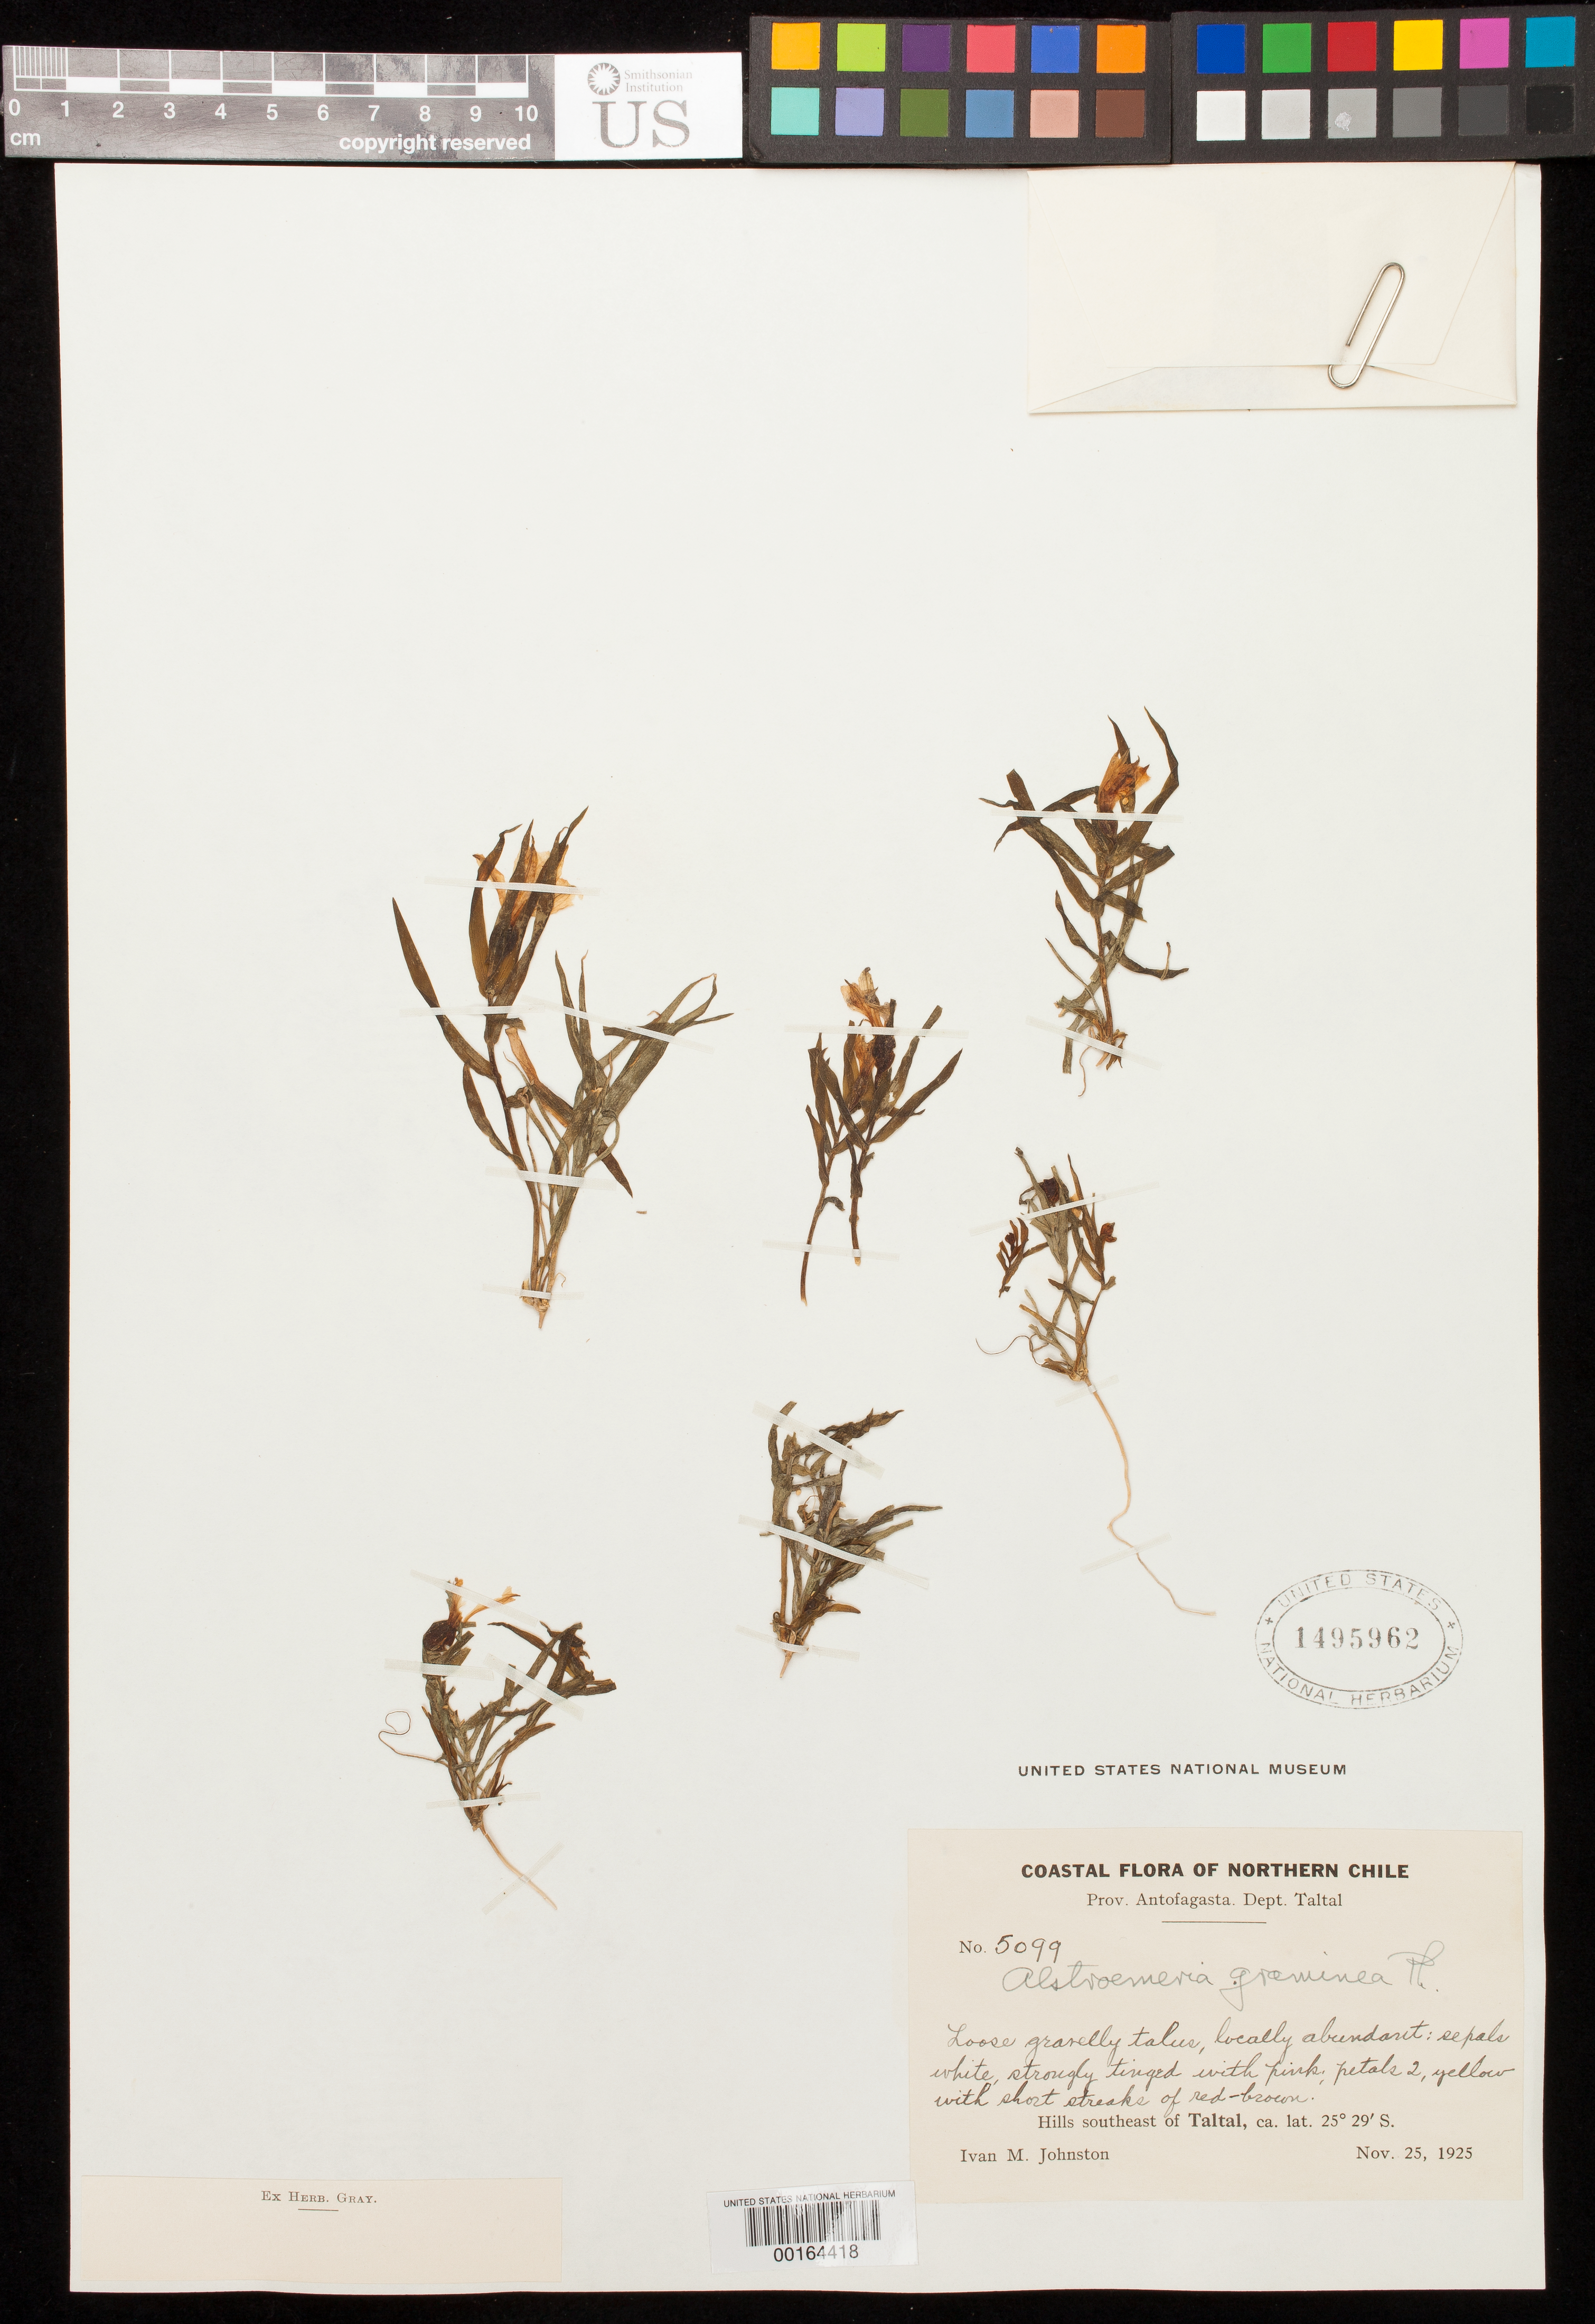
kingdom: Plantae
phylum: Tracheophyta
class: Liliopsida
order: Liliales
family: Alstroemeriaceae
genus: Alstroemeria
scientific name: Alstroemeria graminea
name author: Phil.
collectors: I.M. Johnston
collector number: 5099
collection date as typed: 25 Nov 1925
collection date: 1925-11-25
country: Chile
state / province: Antofagasta (II)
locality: Taltal dept., hill se of taltal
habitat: Loose gravelly talus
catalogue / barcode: US 1495962